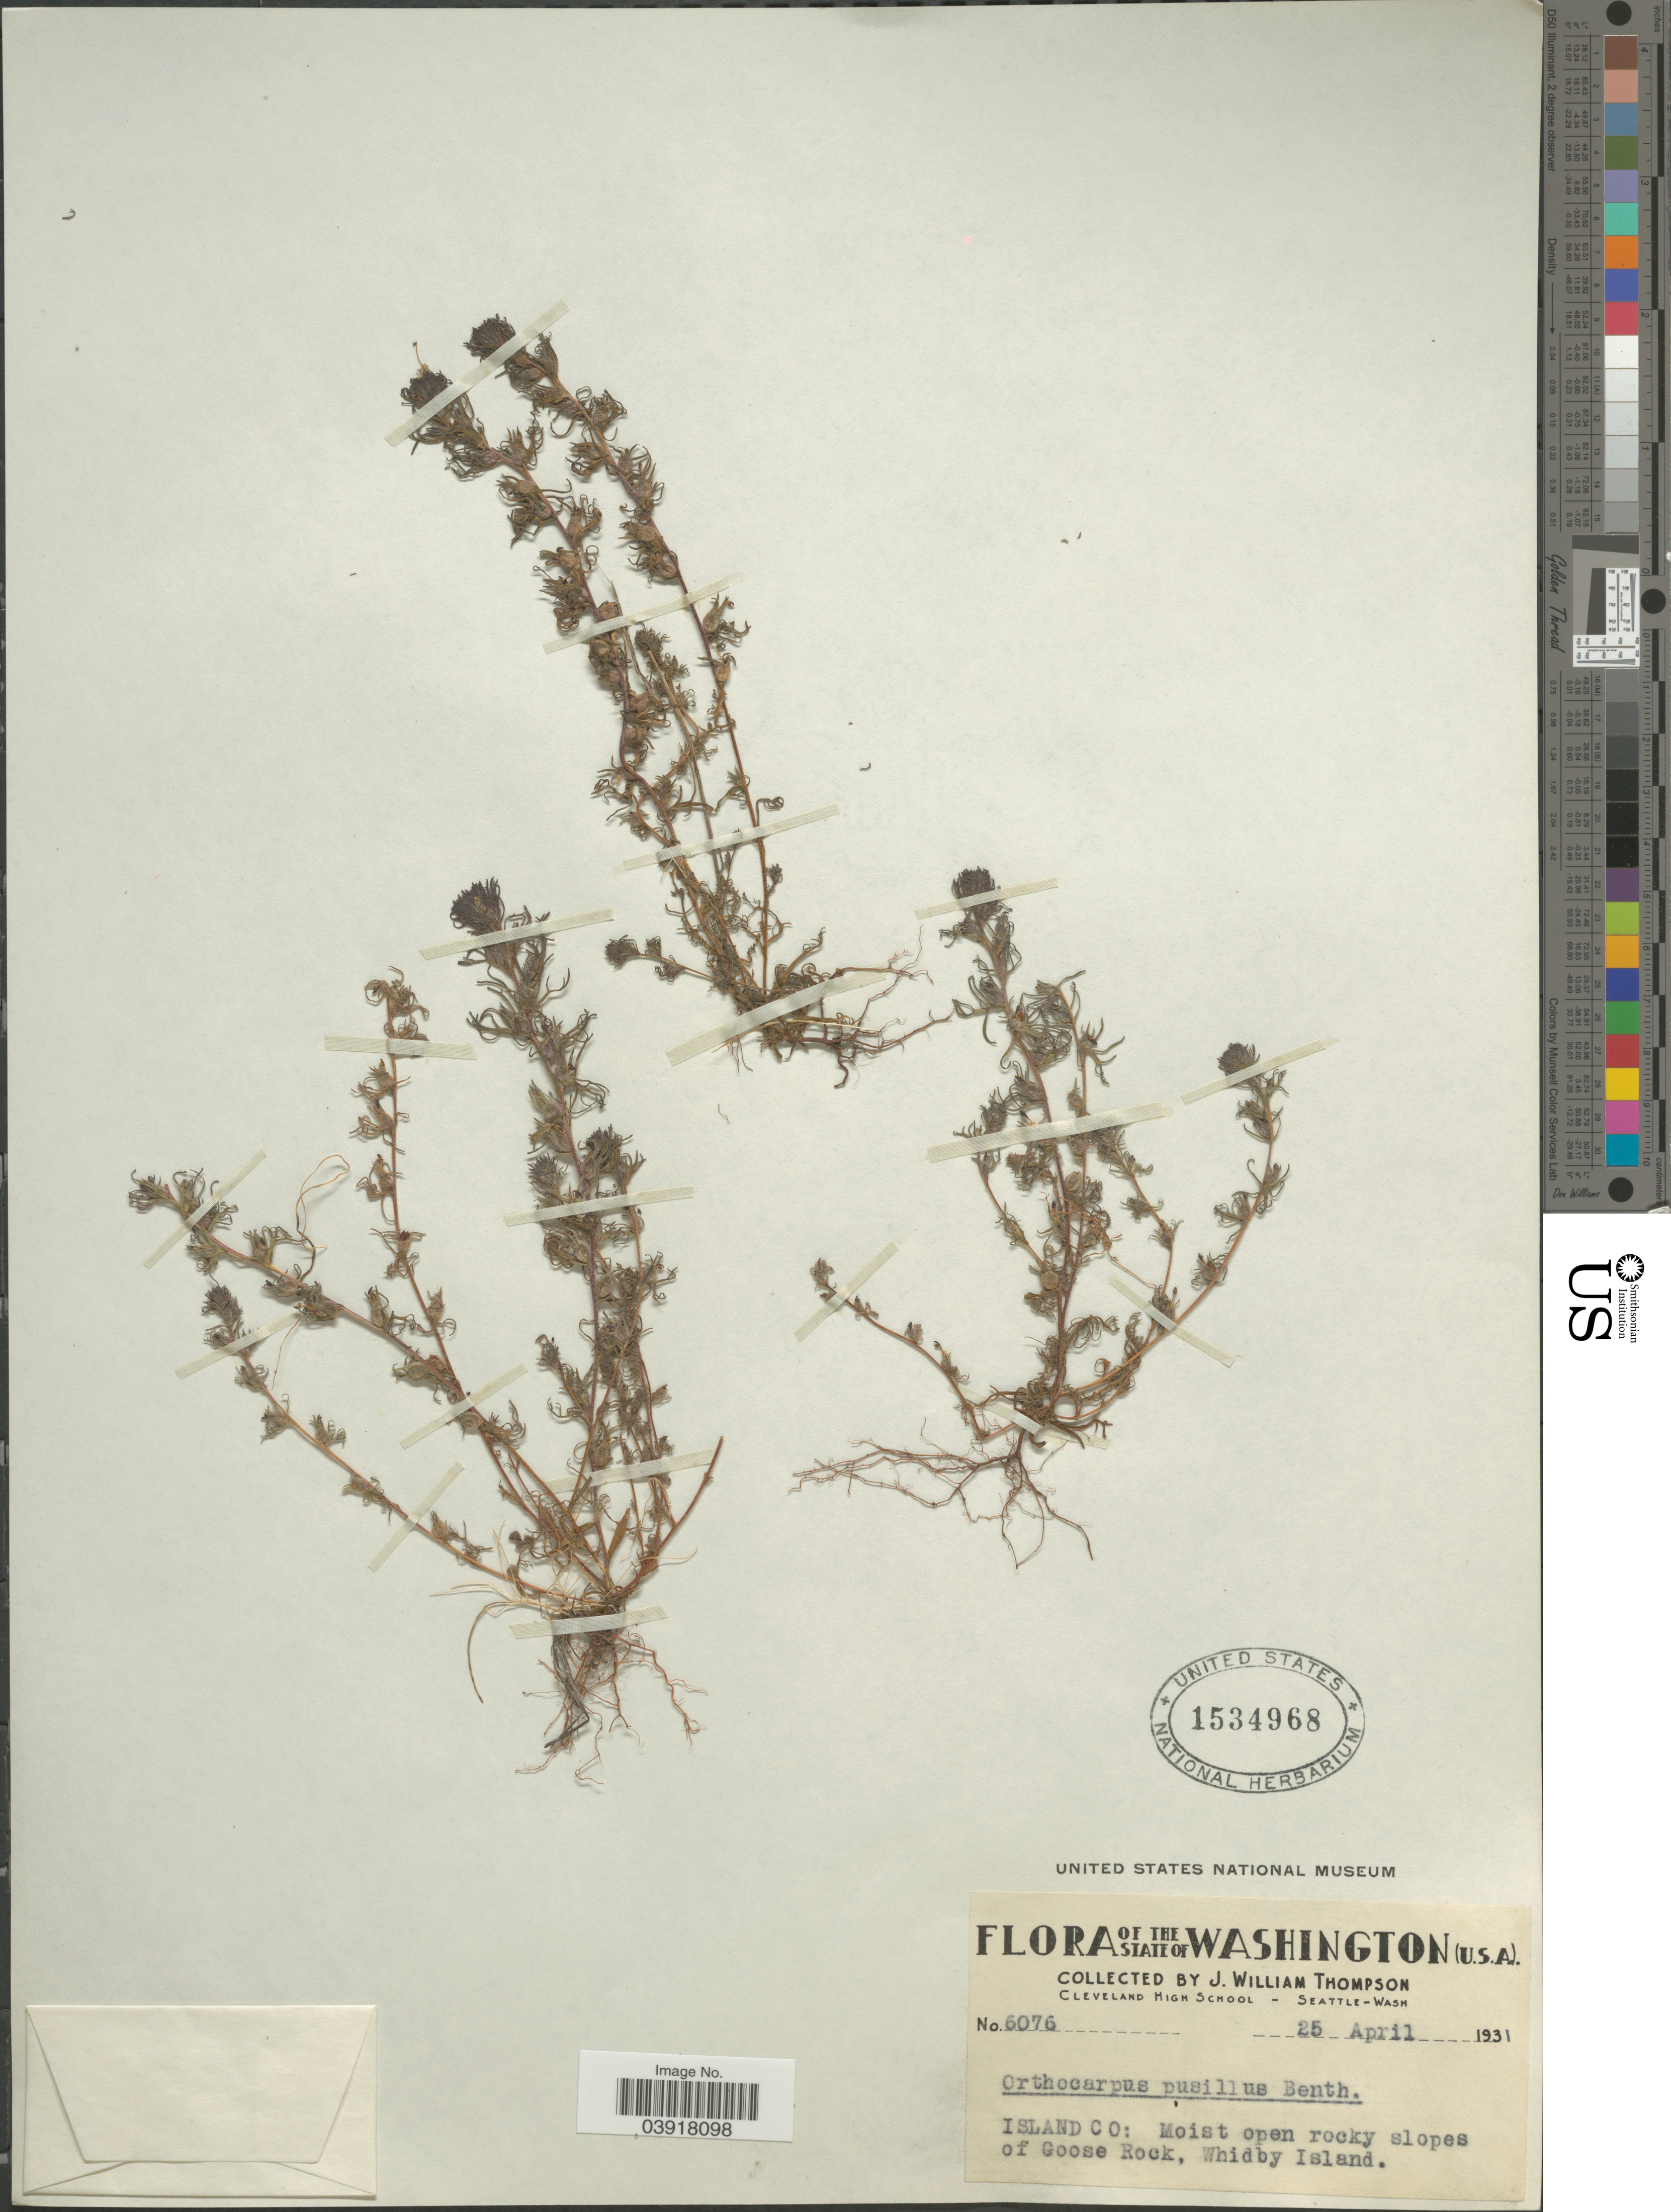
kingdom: Plantae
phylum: Tracheophyta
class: Magnoliopsida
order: Lamiales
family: Orobanchaceae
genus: Orthocarpus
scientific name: Orthocarpus pusillus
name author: Benth.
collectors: J. W. Thompson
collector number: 6076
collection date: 1931-04-25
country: United States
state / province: Washington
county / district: Island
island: Whidbey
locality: Island Co: Moist open rocky slopes of Goose Rock, Whidby Island.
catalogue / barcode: US 1534968